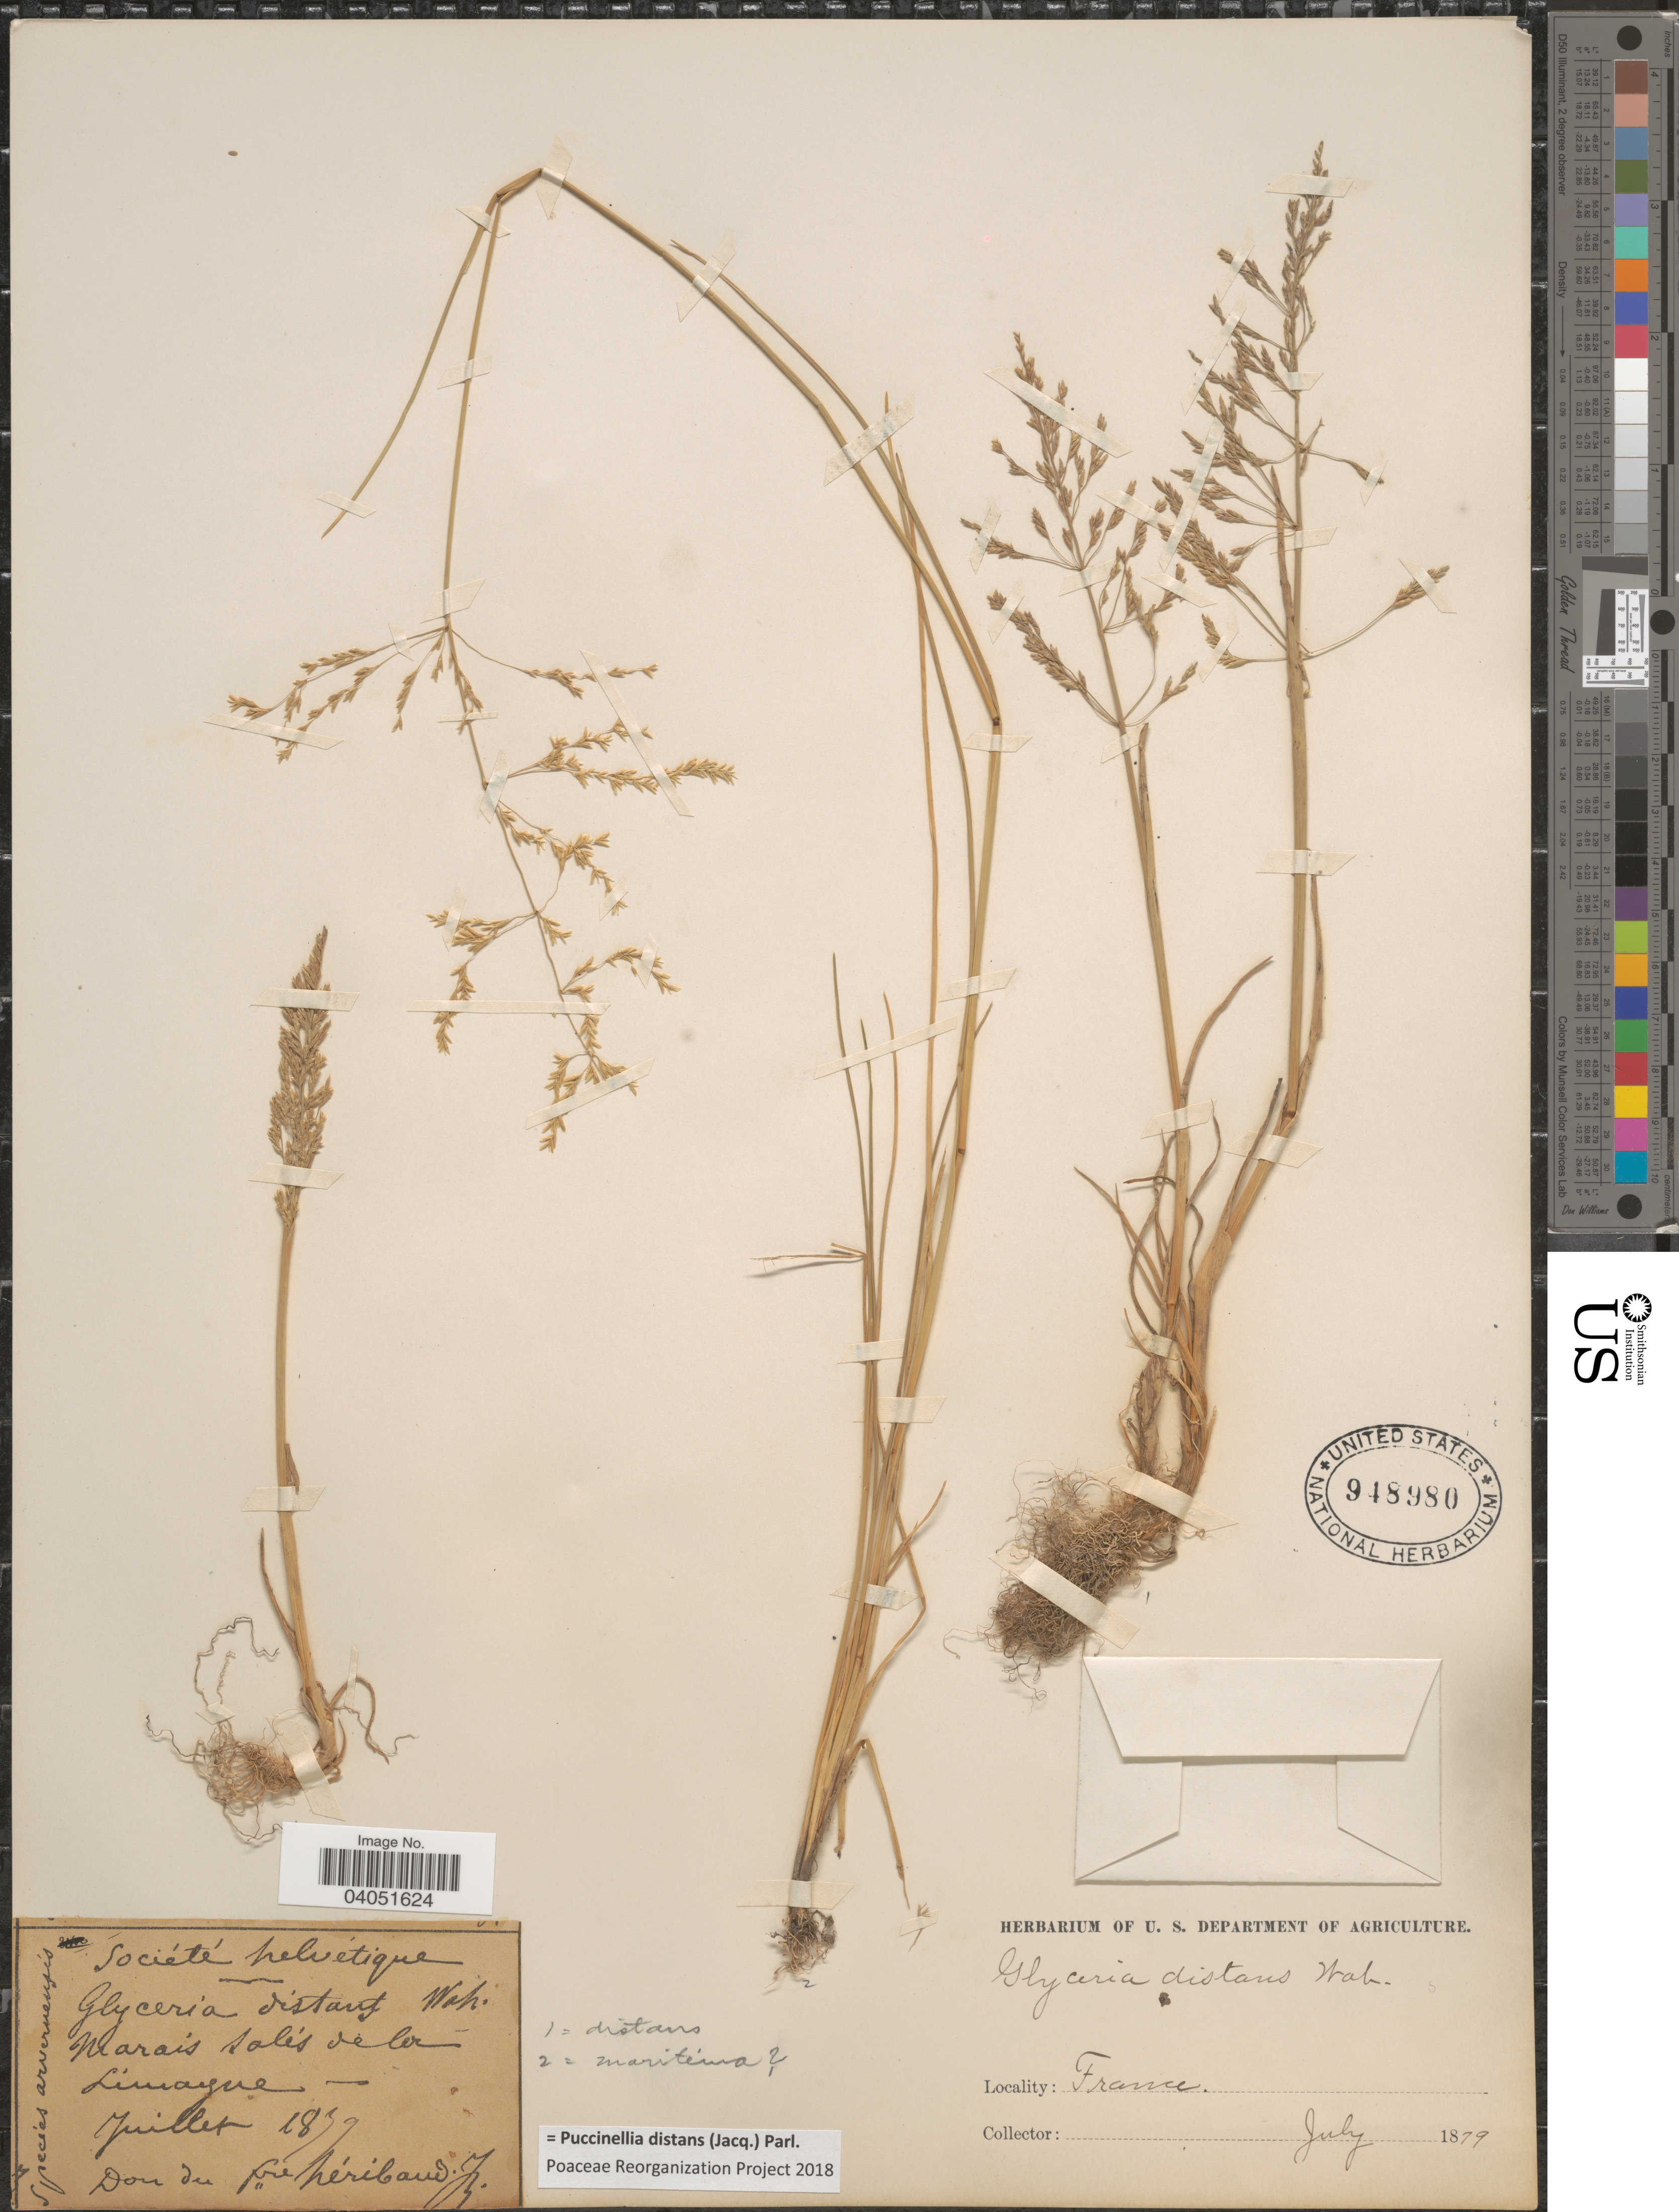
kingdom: Plantae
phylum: Tracheophyta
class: Liliopsida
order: Poales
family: Poaceae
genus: Puccinellia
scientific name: Puccinellia distans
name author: (Jacq.) Parl.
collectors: F. Heribaud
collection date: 1879-07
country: France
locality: Marais salés de le Limagne.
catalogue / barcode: US 948980